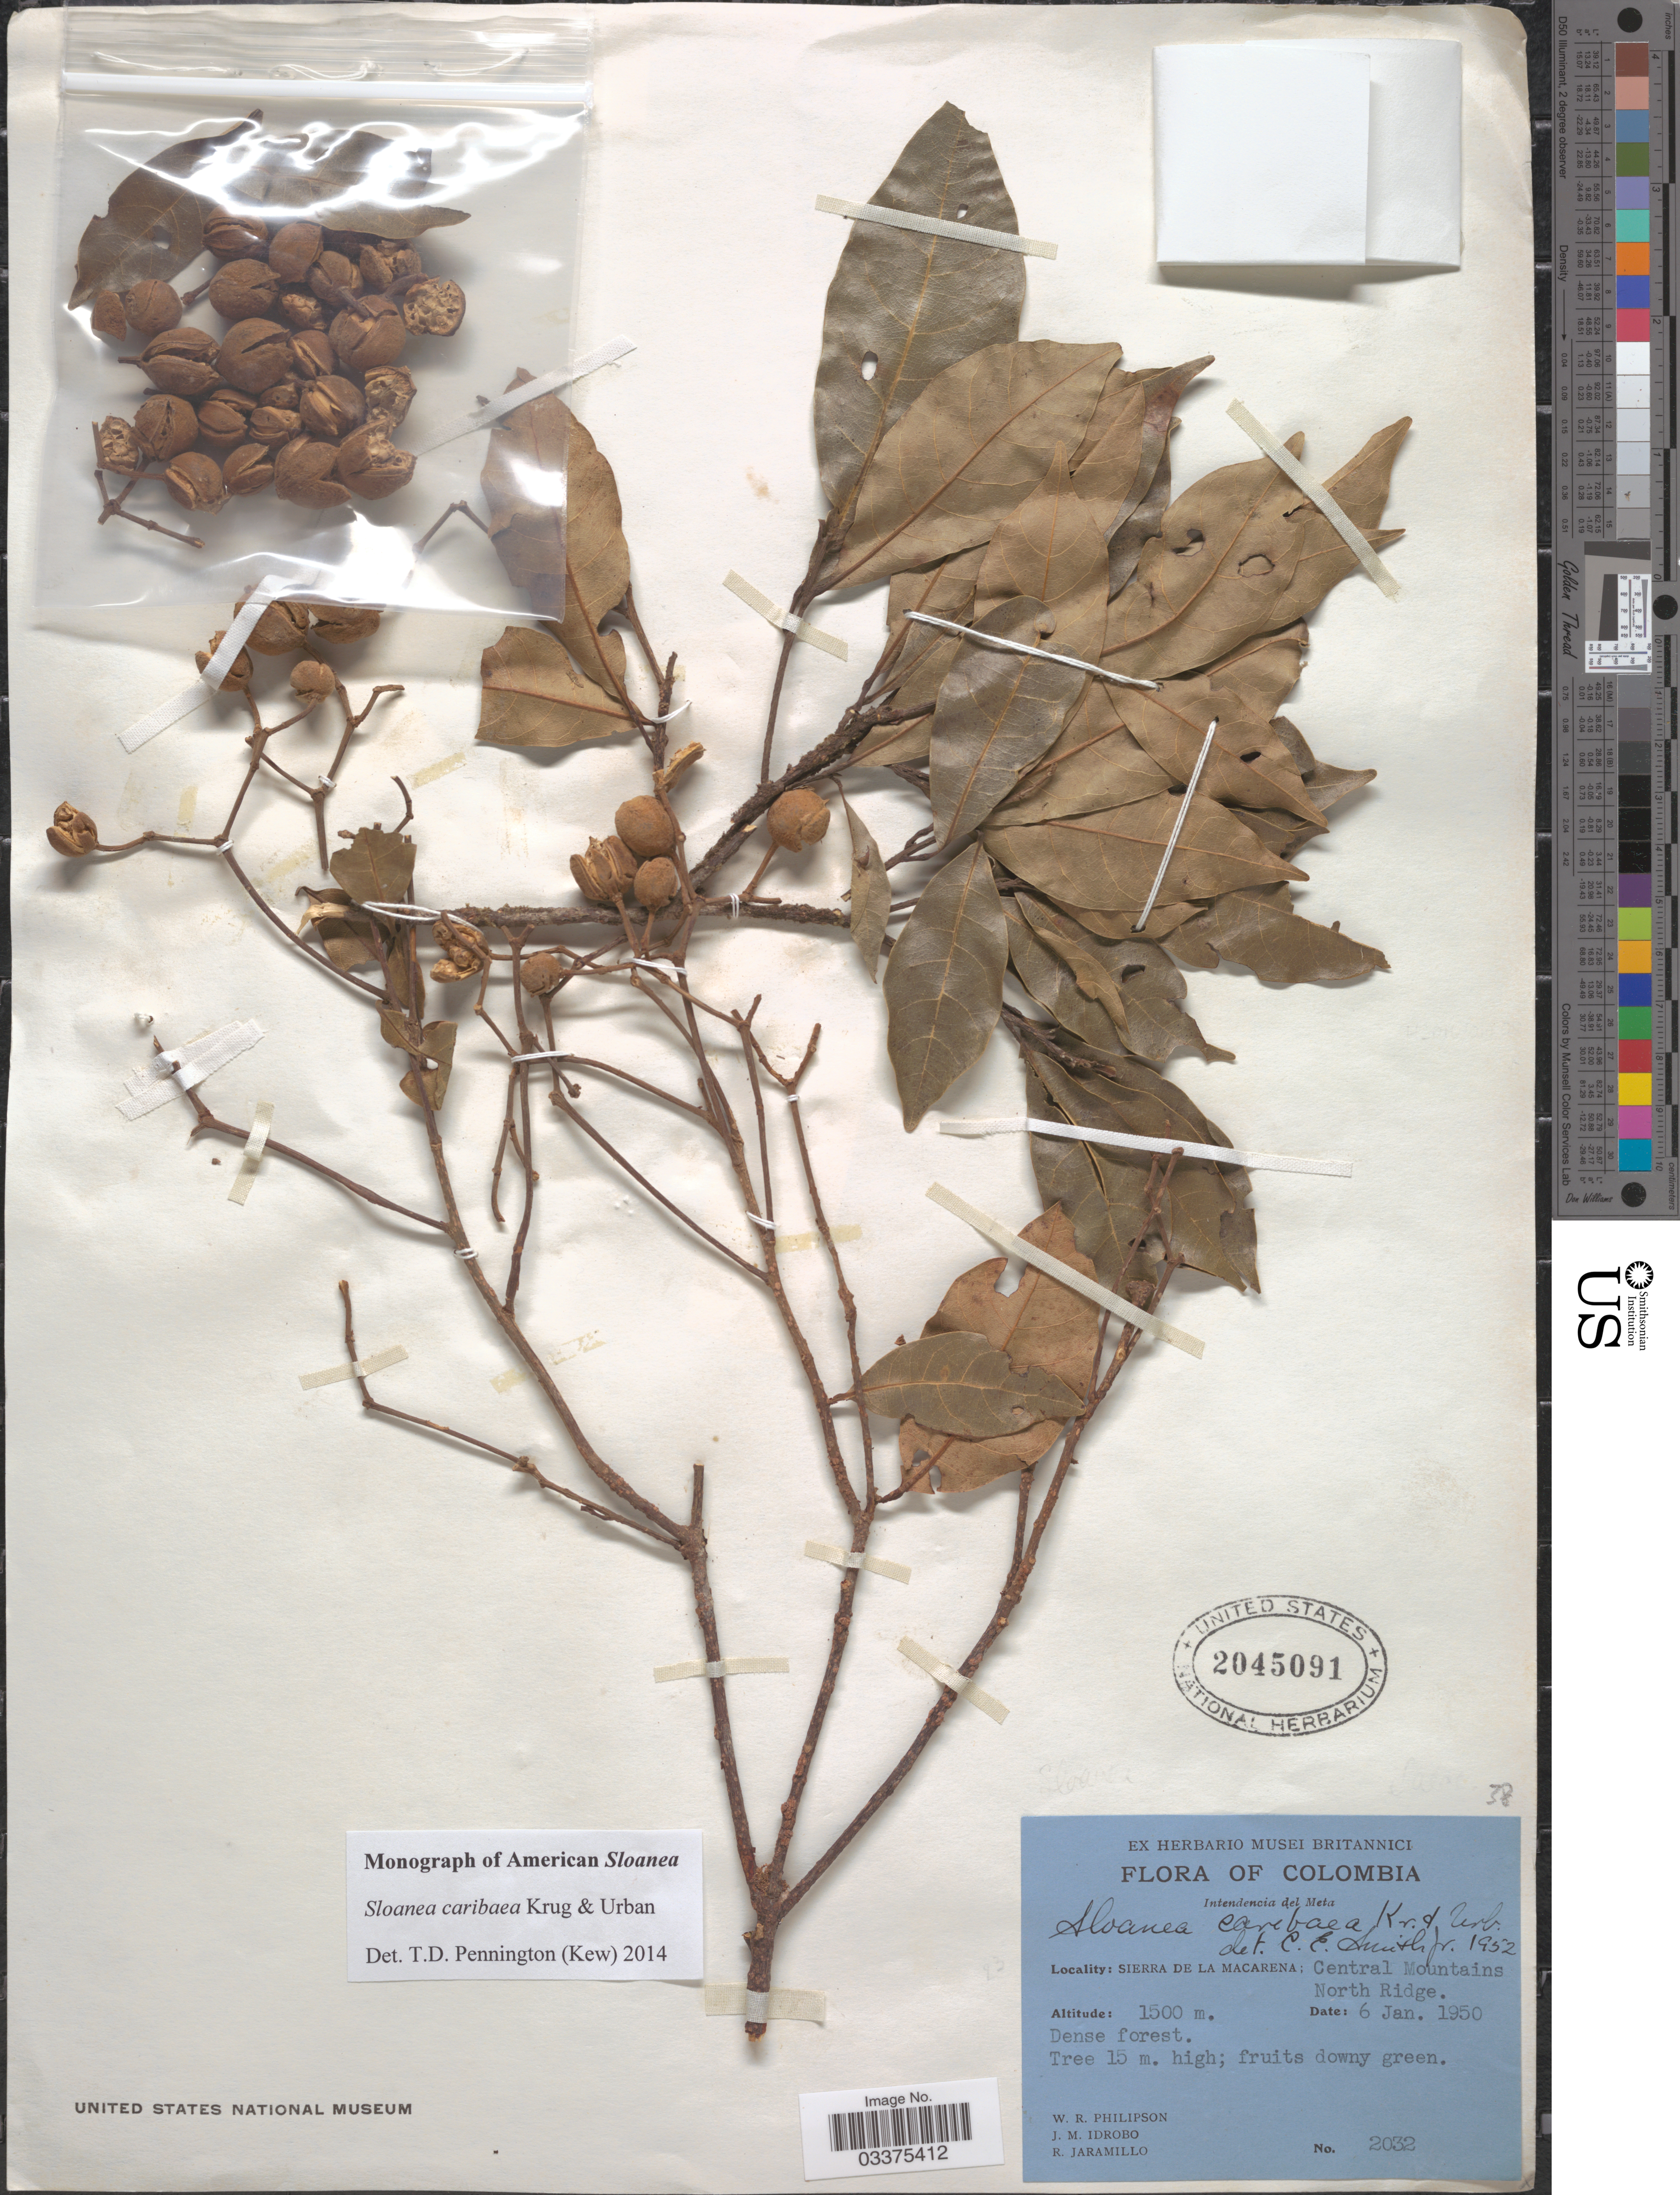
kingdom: Plantae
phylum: Tracheophyta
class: Magnoliopsida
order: Oxalidales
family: Elaeocarpaceae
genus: Sloanea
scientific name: Sloanea caribaea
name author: Krug & Urb. in Duss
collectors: W. R. Philipson, J. M. Idrobo & R. Jaramillo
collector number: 2032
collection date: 1950-01-06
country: Colombia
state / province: Meta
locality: Intendencia del Meta. Sierra de La Macarena; Central Mountains North Ridge.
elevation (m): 1500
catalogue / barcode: US 2045091